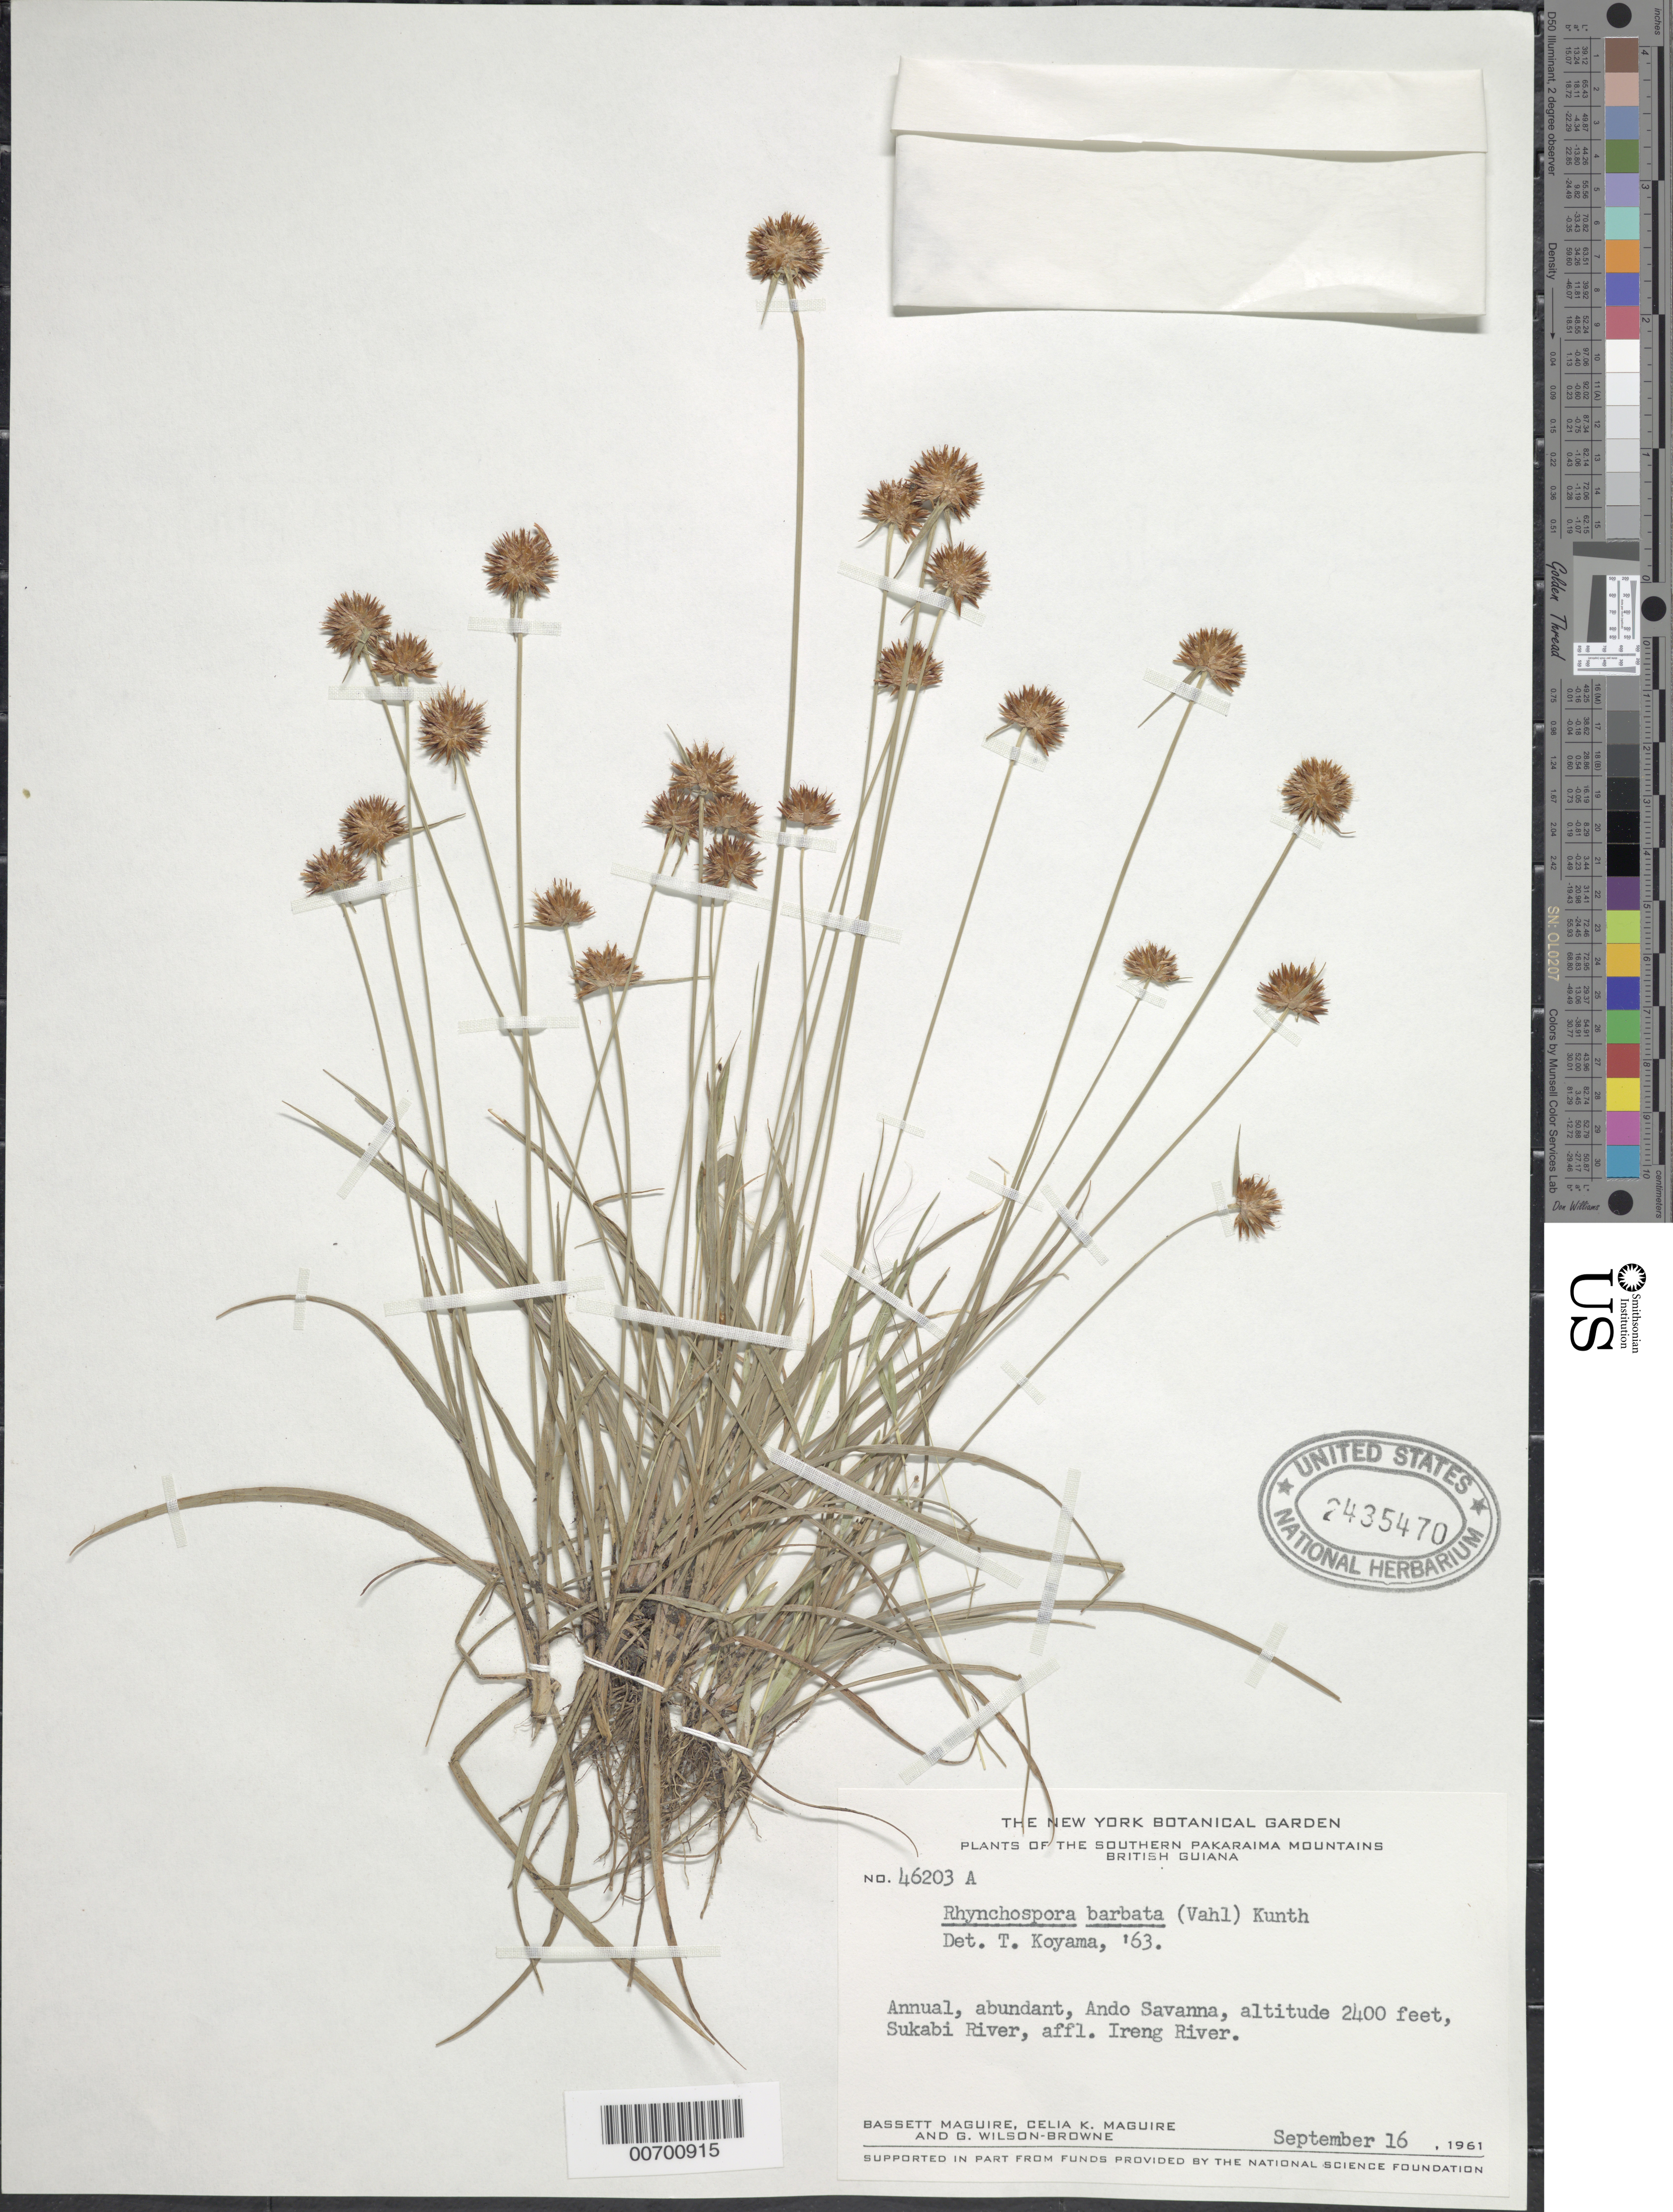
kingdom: Plantae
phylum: Tracheophyta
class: Liliopsida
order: Poales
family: Cyperaceae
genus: Rhynchospora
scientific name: Rhynchospora barbata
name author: (Vahl) Kunth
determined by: Alves, K.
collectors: B. Maguire, C. K. Maguire & G. Wilson-Browne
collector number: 46203 A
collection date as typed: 16-Sep-61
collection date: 1961-09-16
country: Guyana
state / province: Potaro-Siparuni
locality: Pakaraima Mts., Ando Savanna, Sukabi River, affl. Ireng River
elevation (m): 732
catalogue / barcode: US 2435470